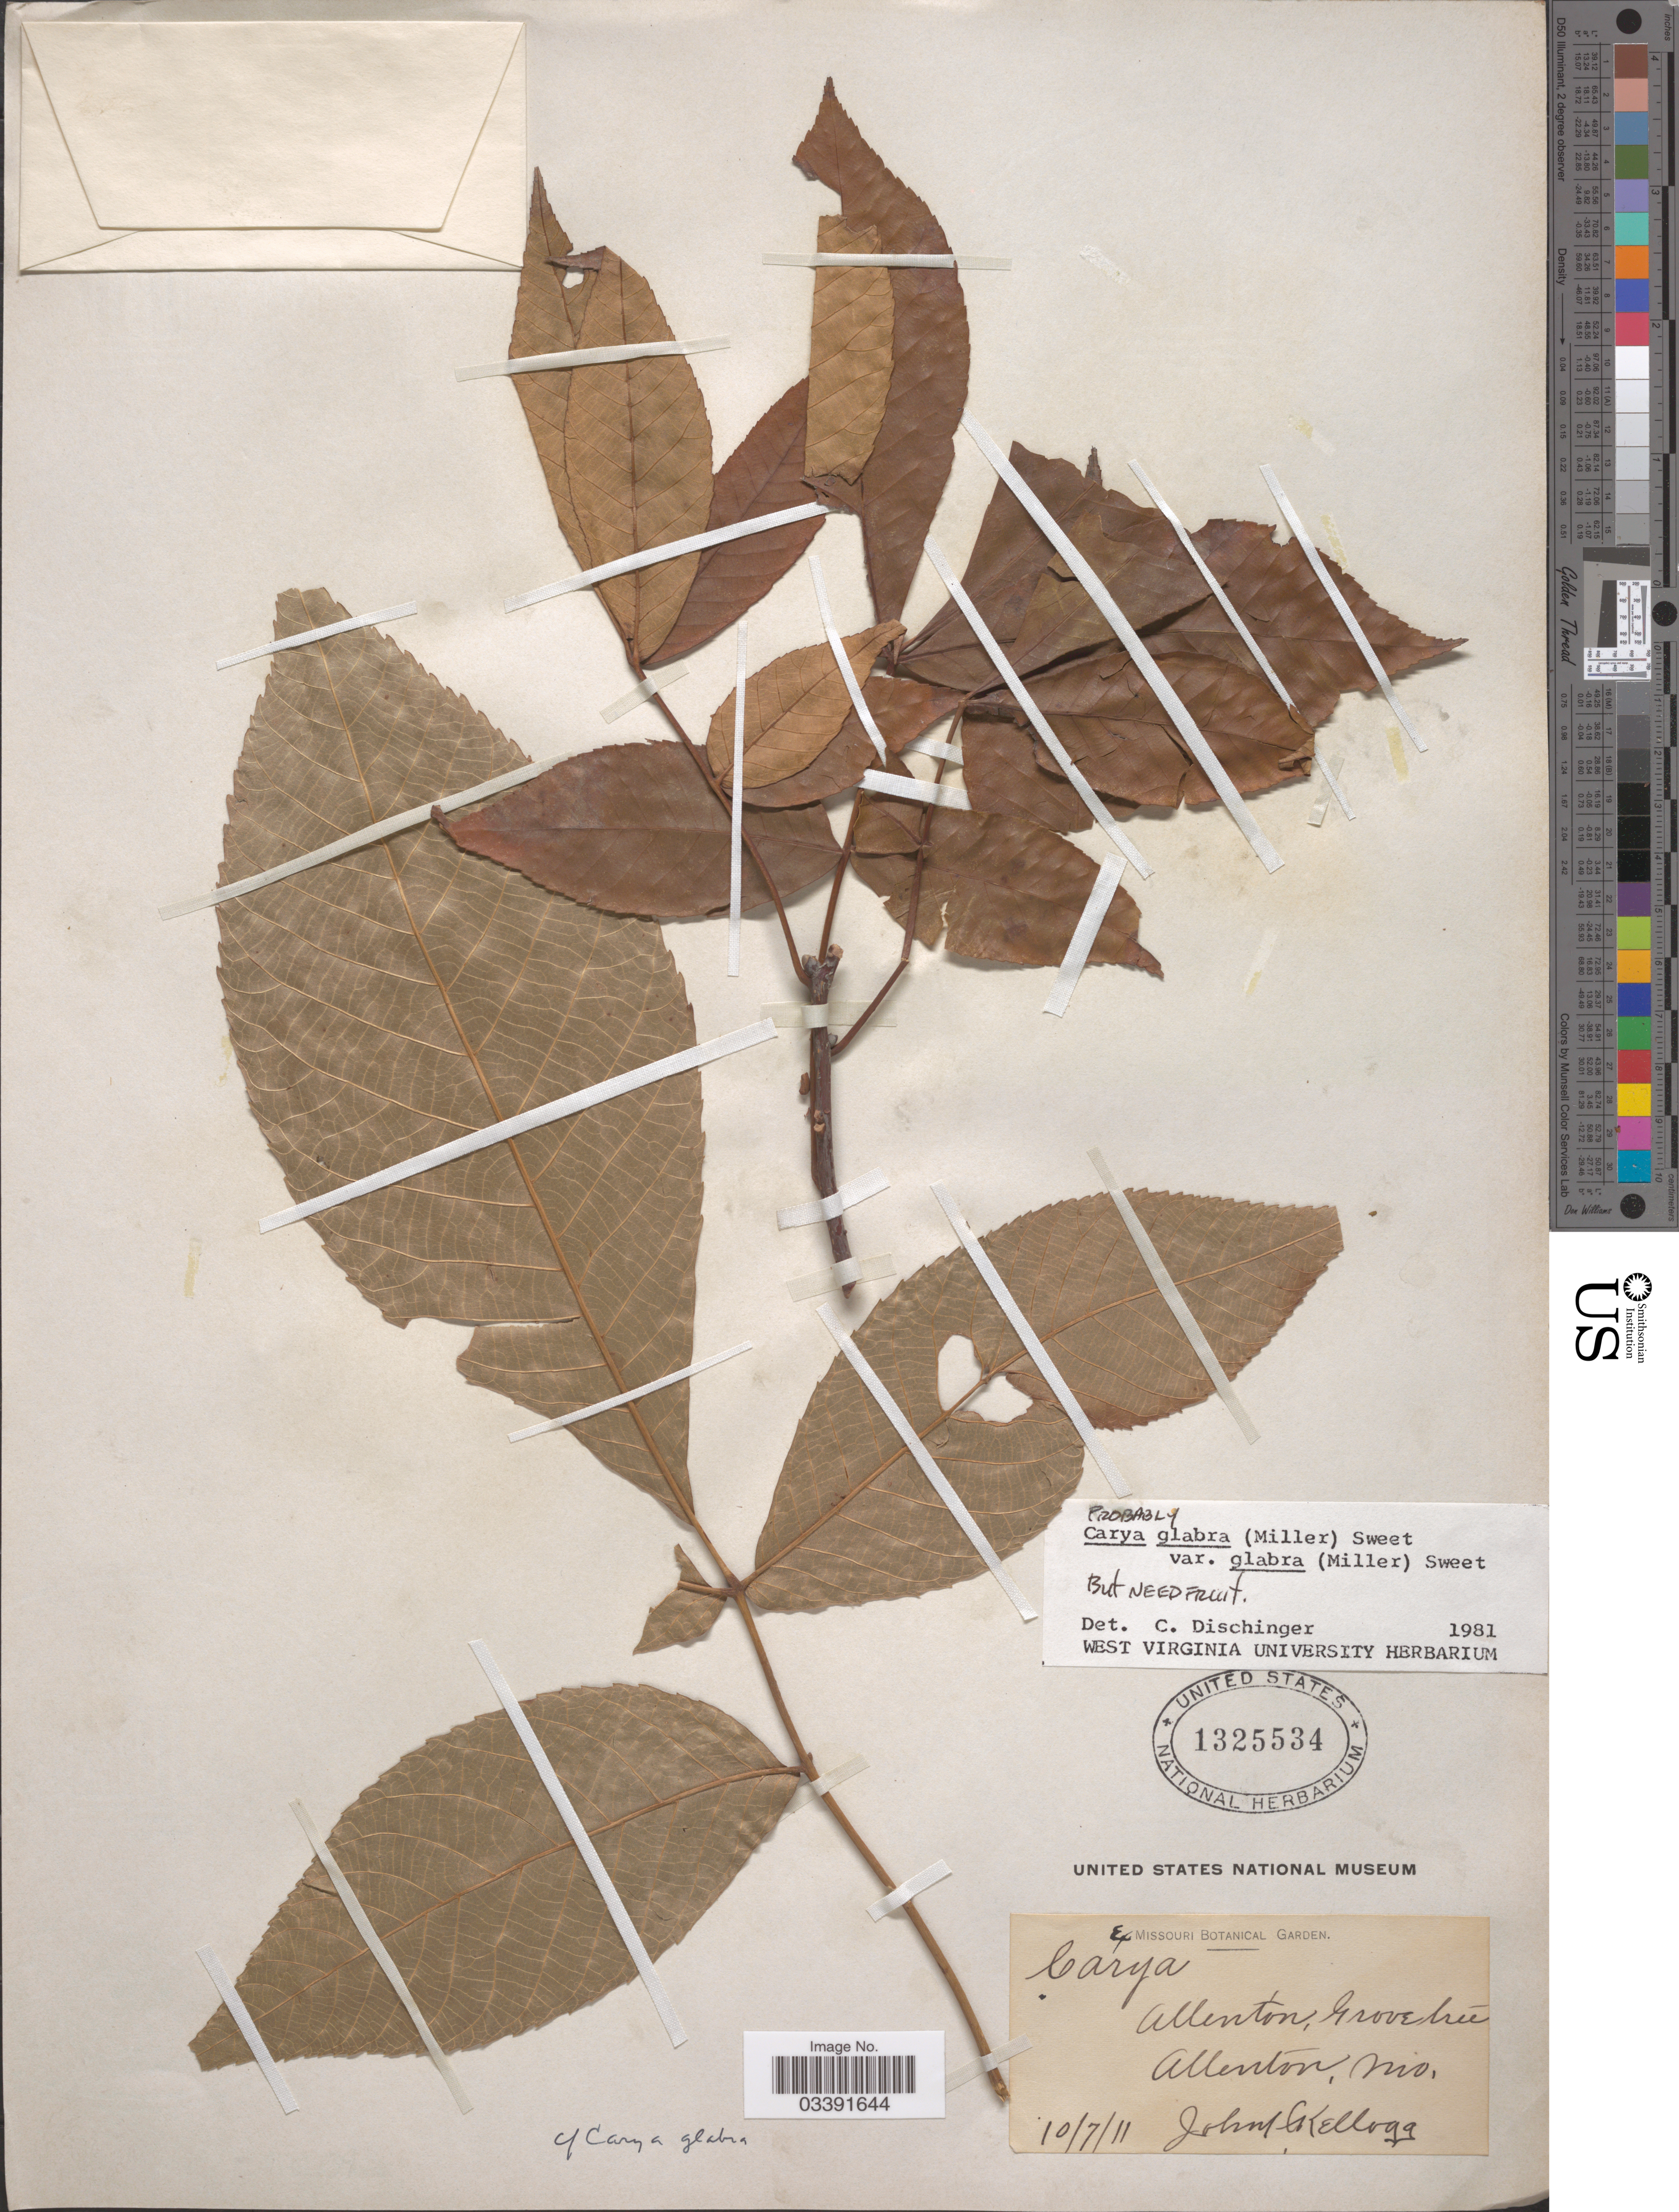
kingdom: Plantae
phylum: Tracheophyta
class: Magnoliopsida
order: Fagales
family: Juglandaceae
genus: Carya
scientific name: Carya glabra var. glabra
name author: (Mill.) Sweet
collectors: J. H. Kellogg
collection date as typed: Transcribed d/m/y: 10/7/11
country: United States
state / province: Missouri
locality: Allenton, Grove tree.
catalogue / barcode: US 1325534